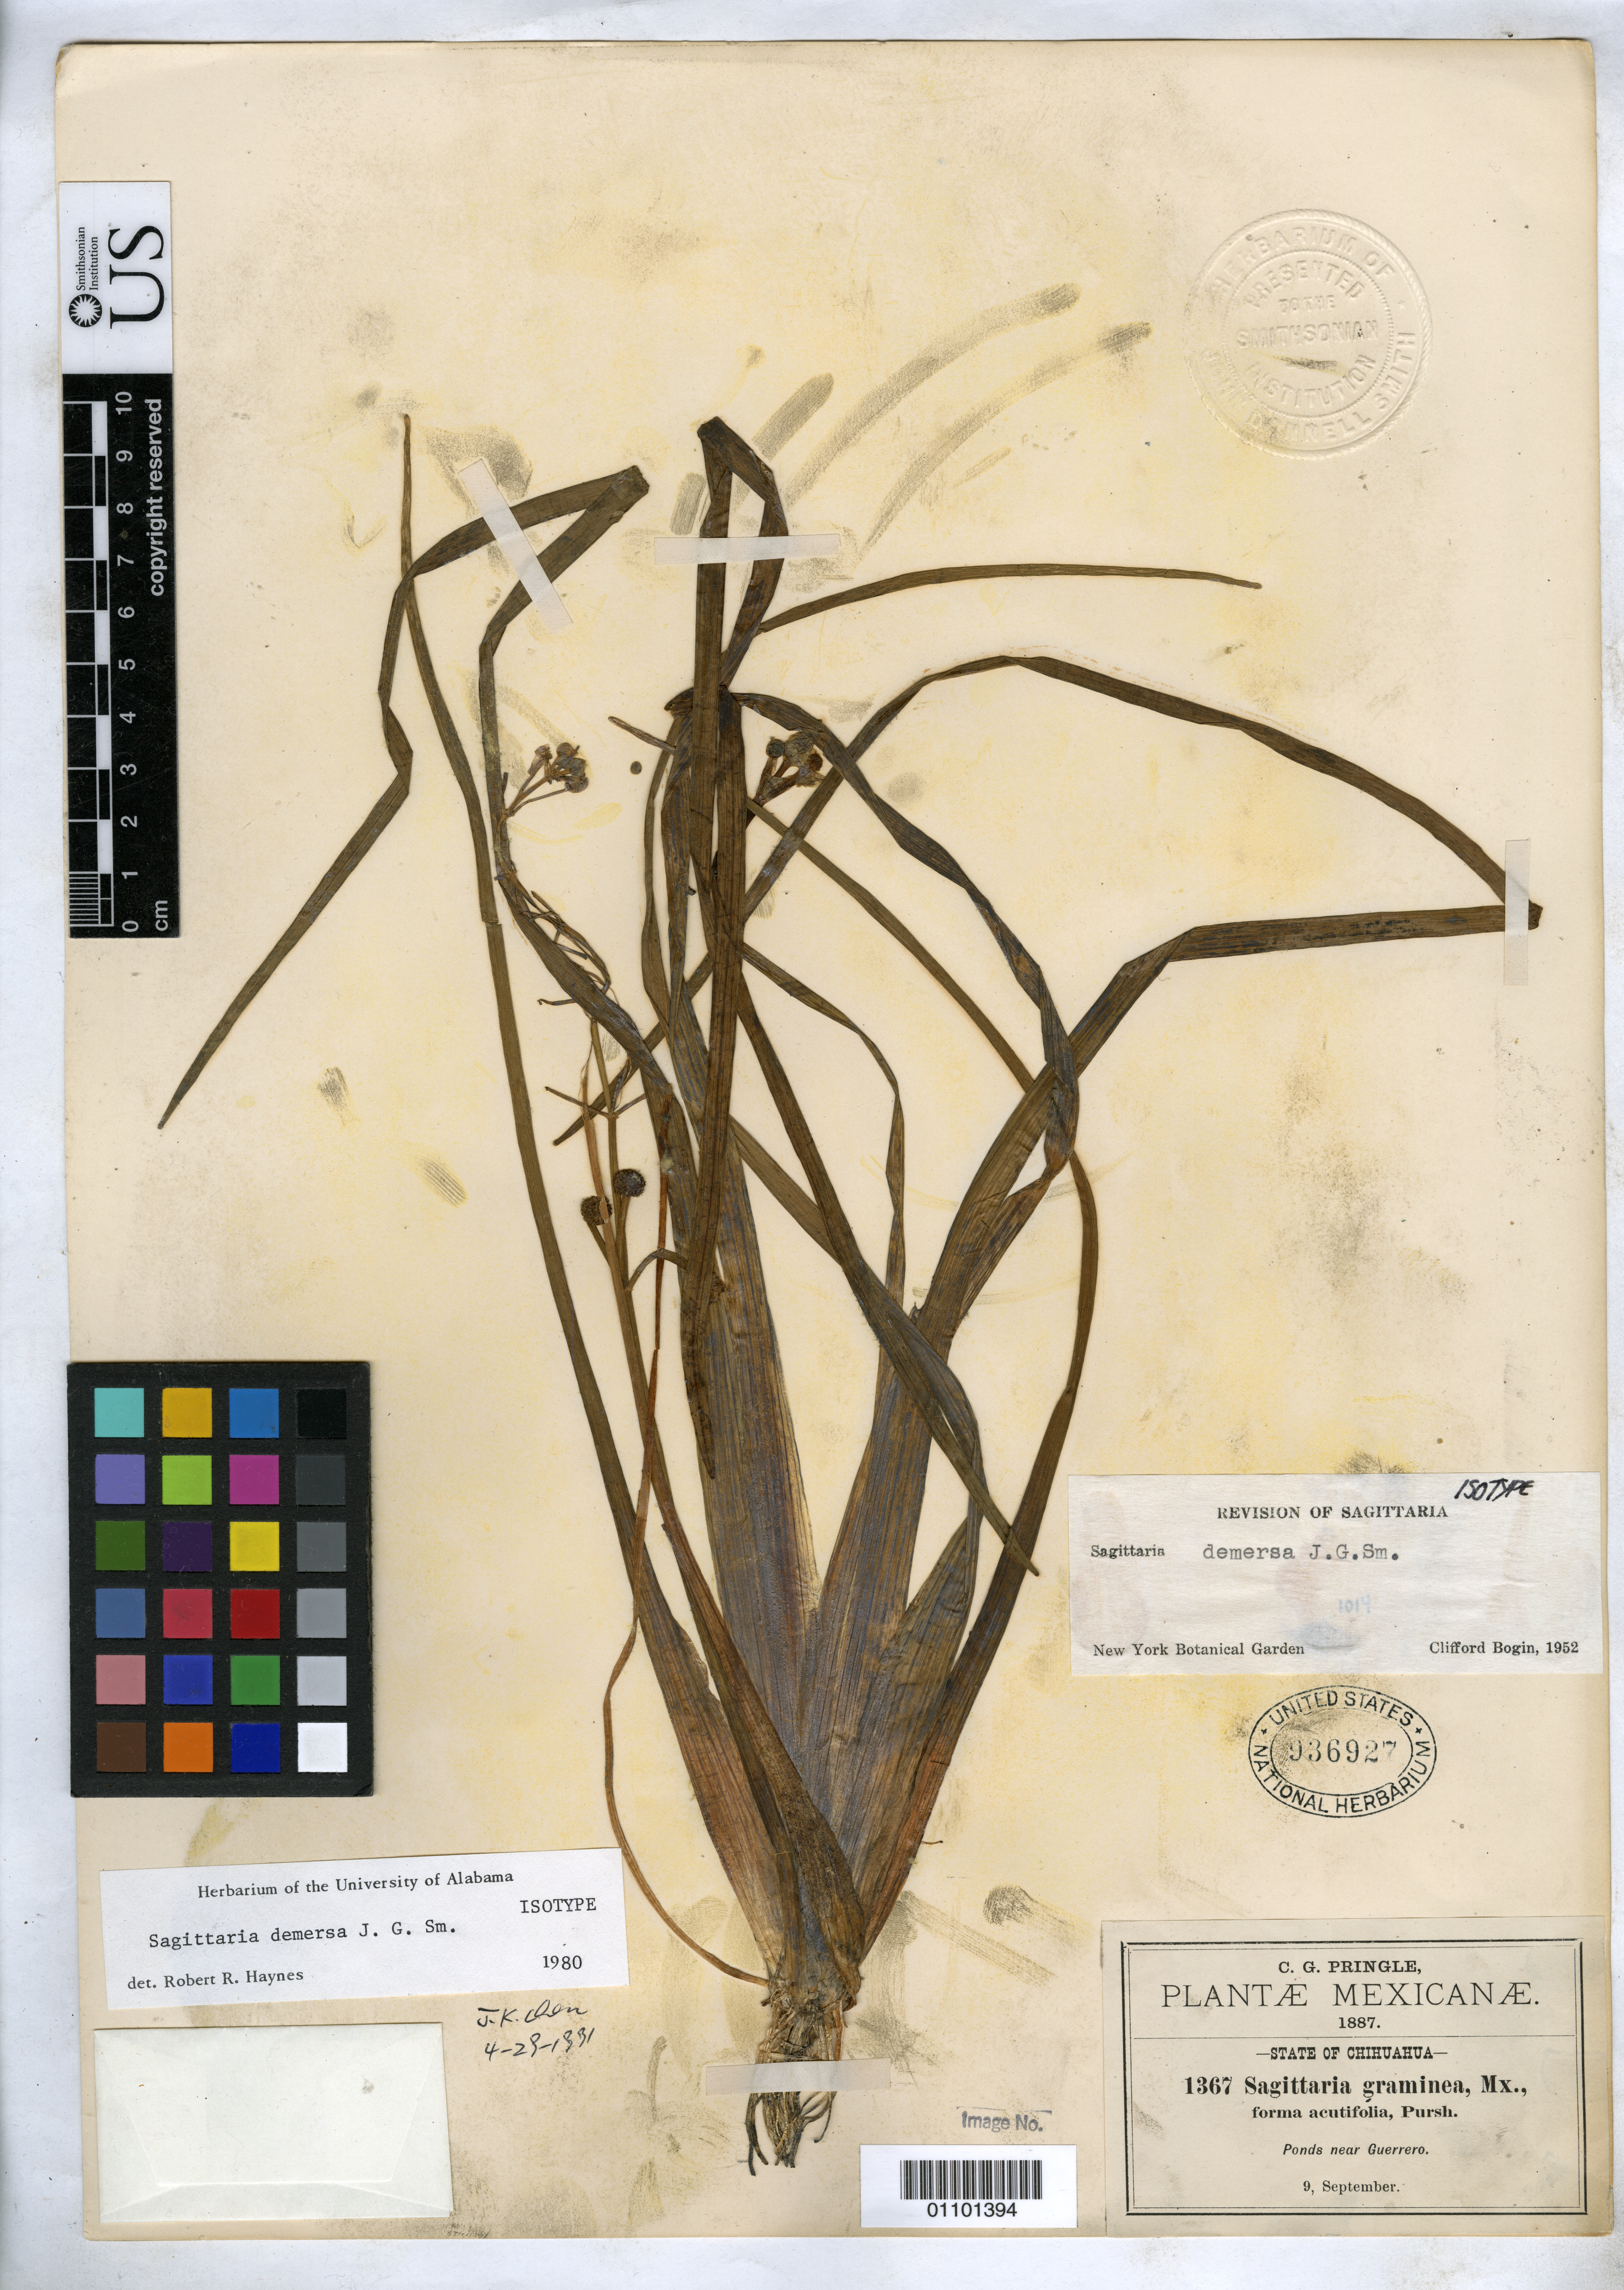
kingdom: Plantae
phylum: Tracheophyta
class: Liliopsida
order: Alismatales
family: Alismataceae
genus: Sagittaria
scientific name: Sagittaria demersa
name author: J.G. Sm.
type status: Isolectotype; Type Collection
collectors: C. G. Pringle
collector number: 1367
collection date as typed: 09 Sep 1887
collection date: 1887-09-09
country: Mexico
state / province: Chihuahua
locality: Near Guerrero.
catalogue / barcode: US 936927